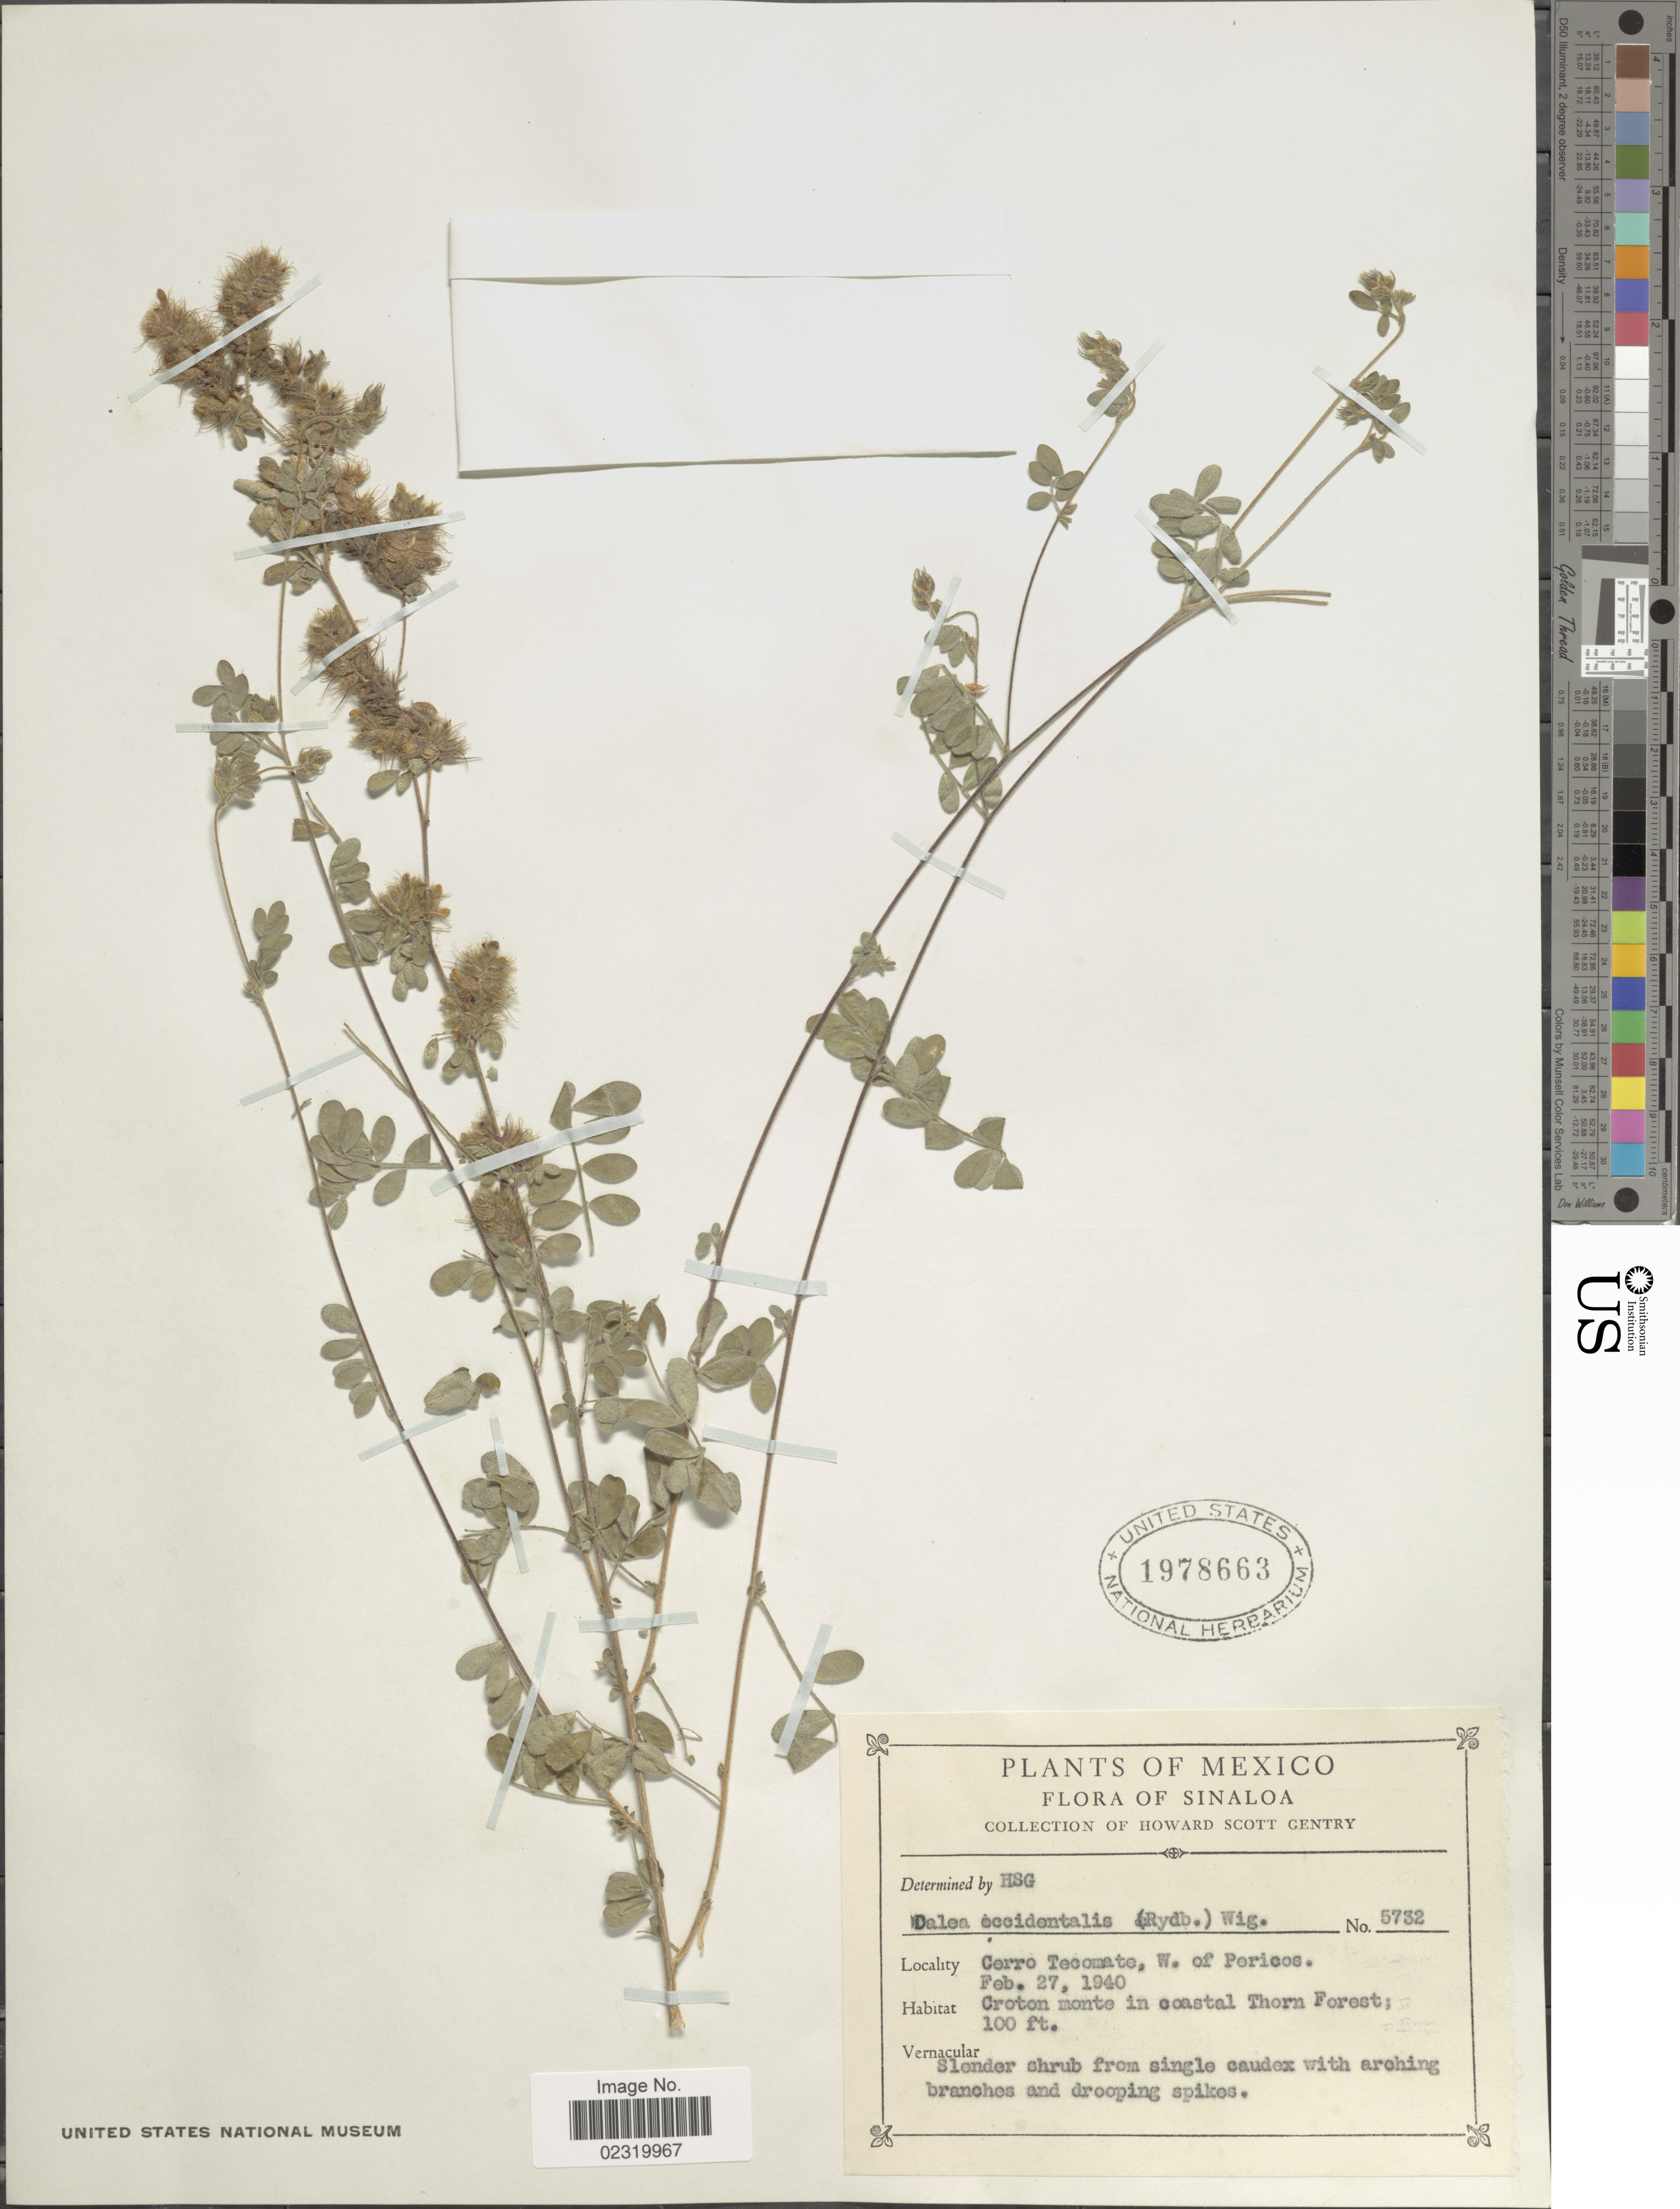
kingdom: Plantae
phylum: Tracheophyta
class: Magnoliopsida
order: Fabales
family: Fabaceae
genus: Dalea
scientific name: Dalea occidentalis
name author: (Rydb.) L. Riley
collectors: H. S. Gentry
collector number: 5732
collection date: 1940-02-27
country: Mexico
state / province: Sinaloa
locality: Cerro Tecomate, W. of Pericos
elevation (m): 30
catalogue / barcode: US 1978663